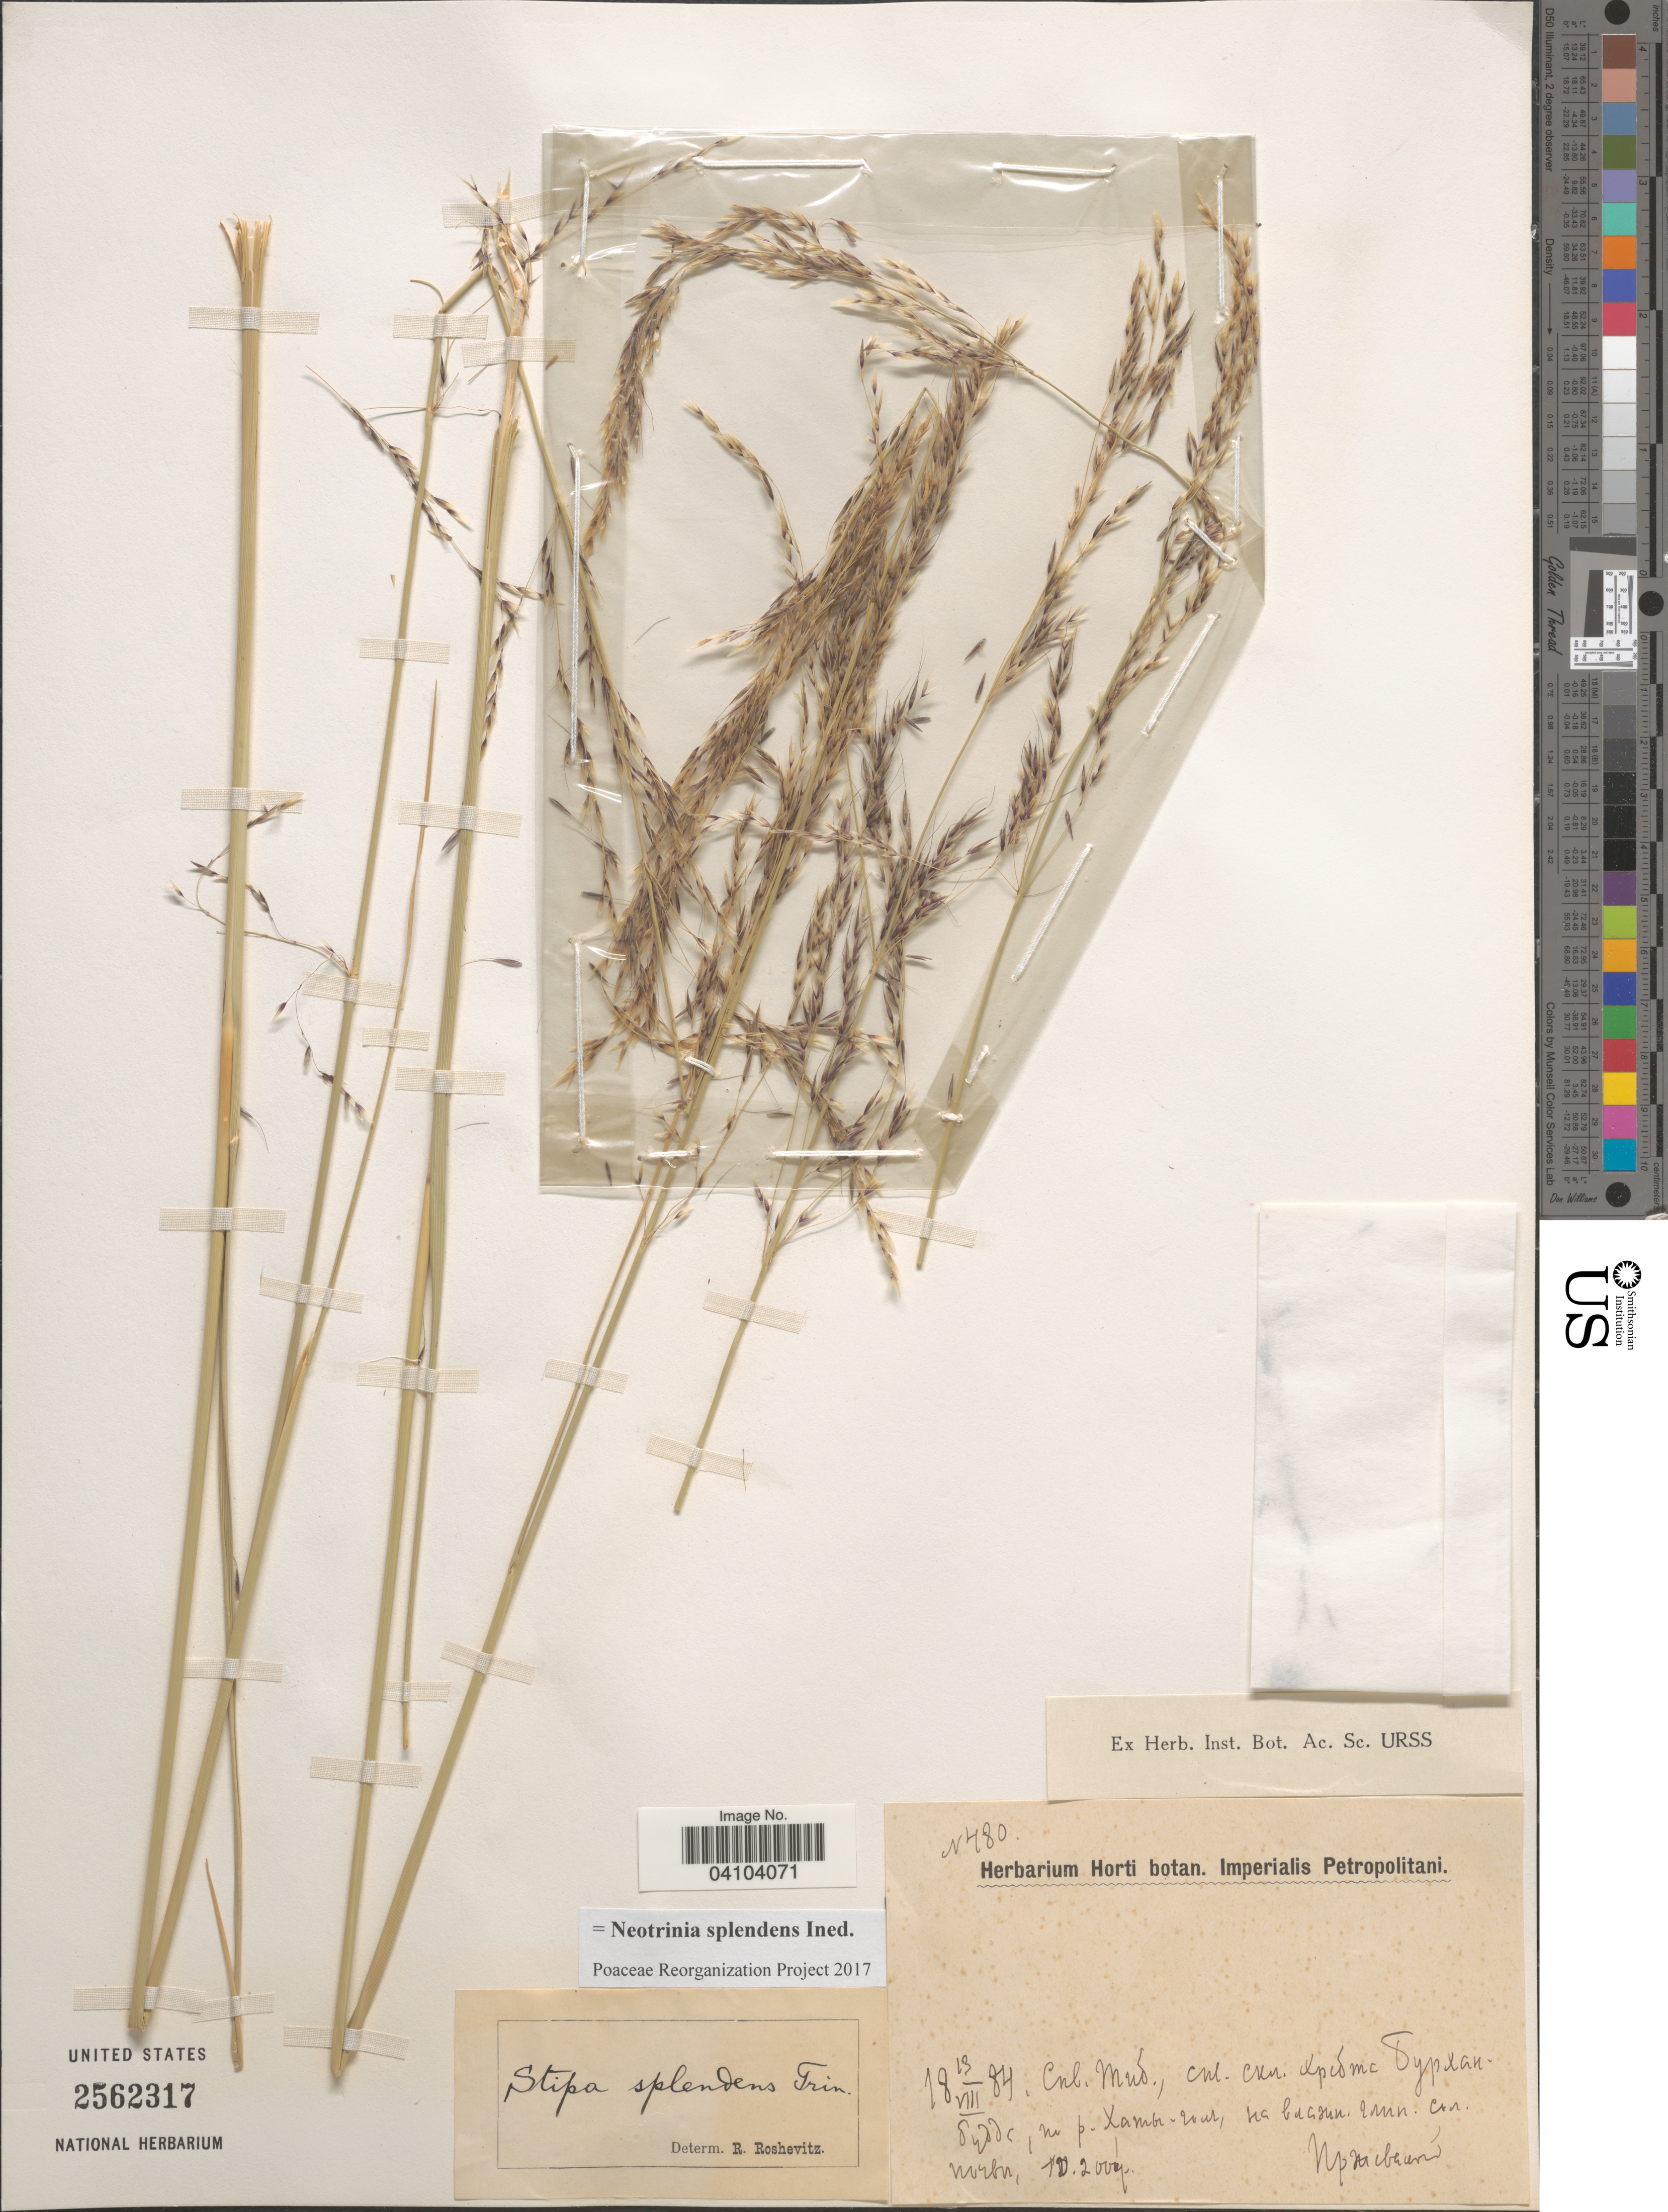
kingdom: Plantae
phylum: Tracheophyta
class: Liliopsida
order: Poales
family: Poaceae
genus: Neotrinia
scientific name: Neotrinia splendens (Trin.) M. Nobis, P.D. Gudkova & A. Nowak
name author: (Trin.)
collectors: Przhervalskiy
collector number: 480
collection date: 1884-08-13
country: China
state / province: Qinghai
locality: Mountain range Burkhan-Buddha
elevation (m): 3109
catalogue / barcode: US 2562317